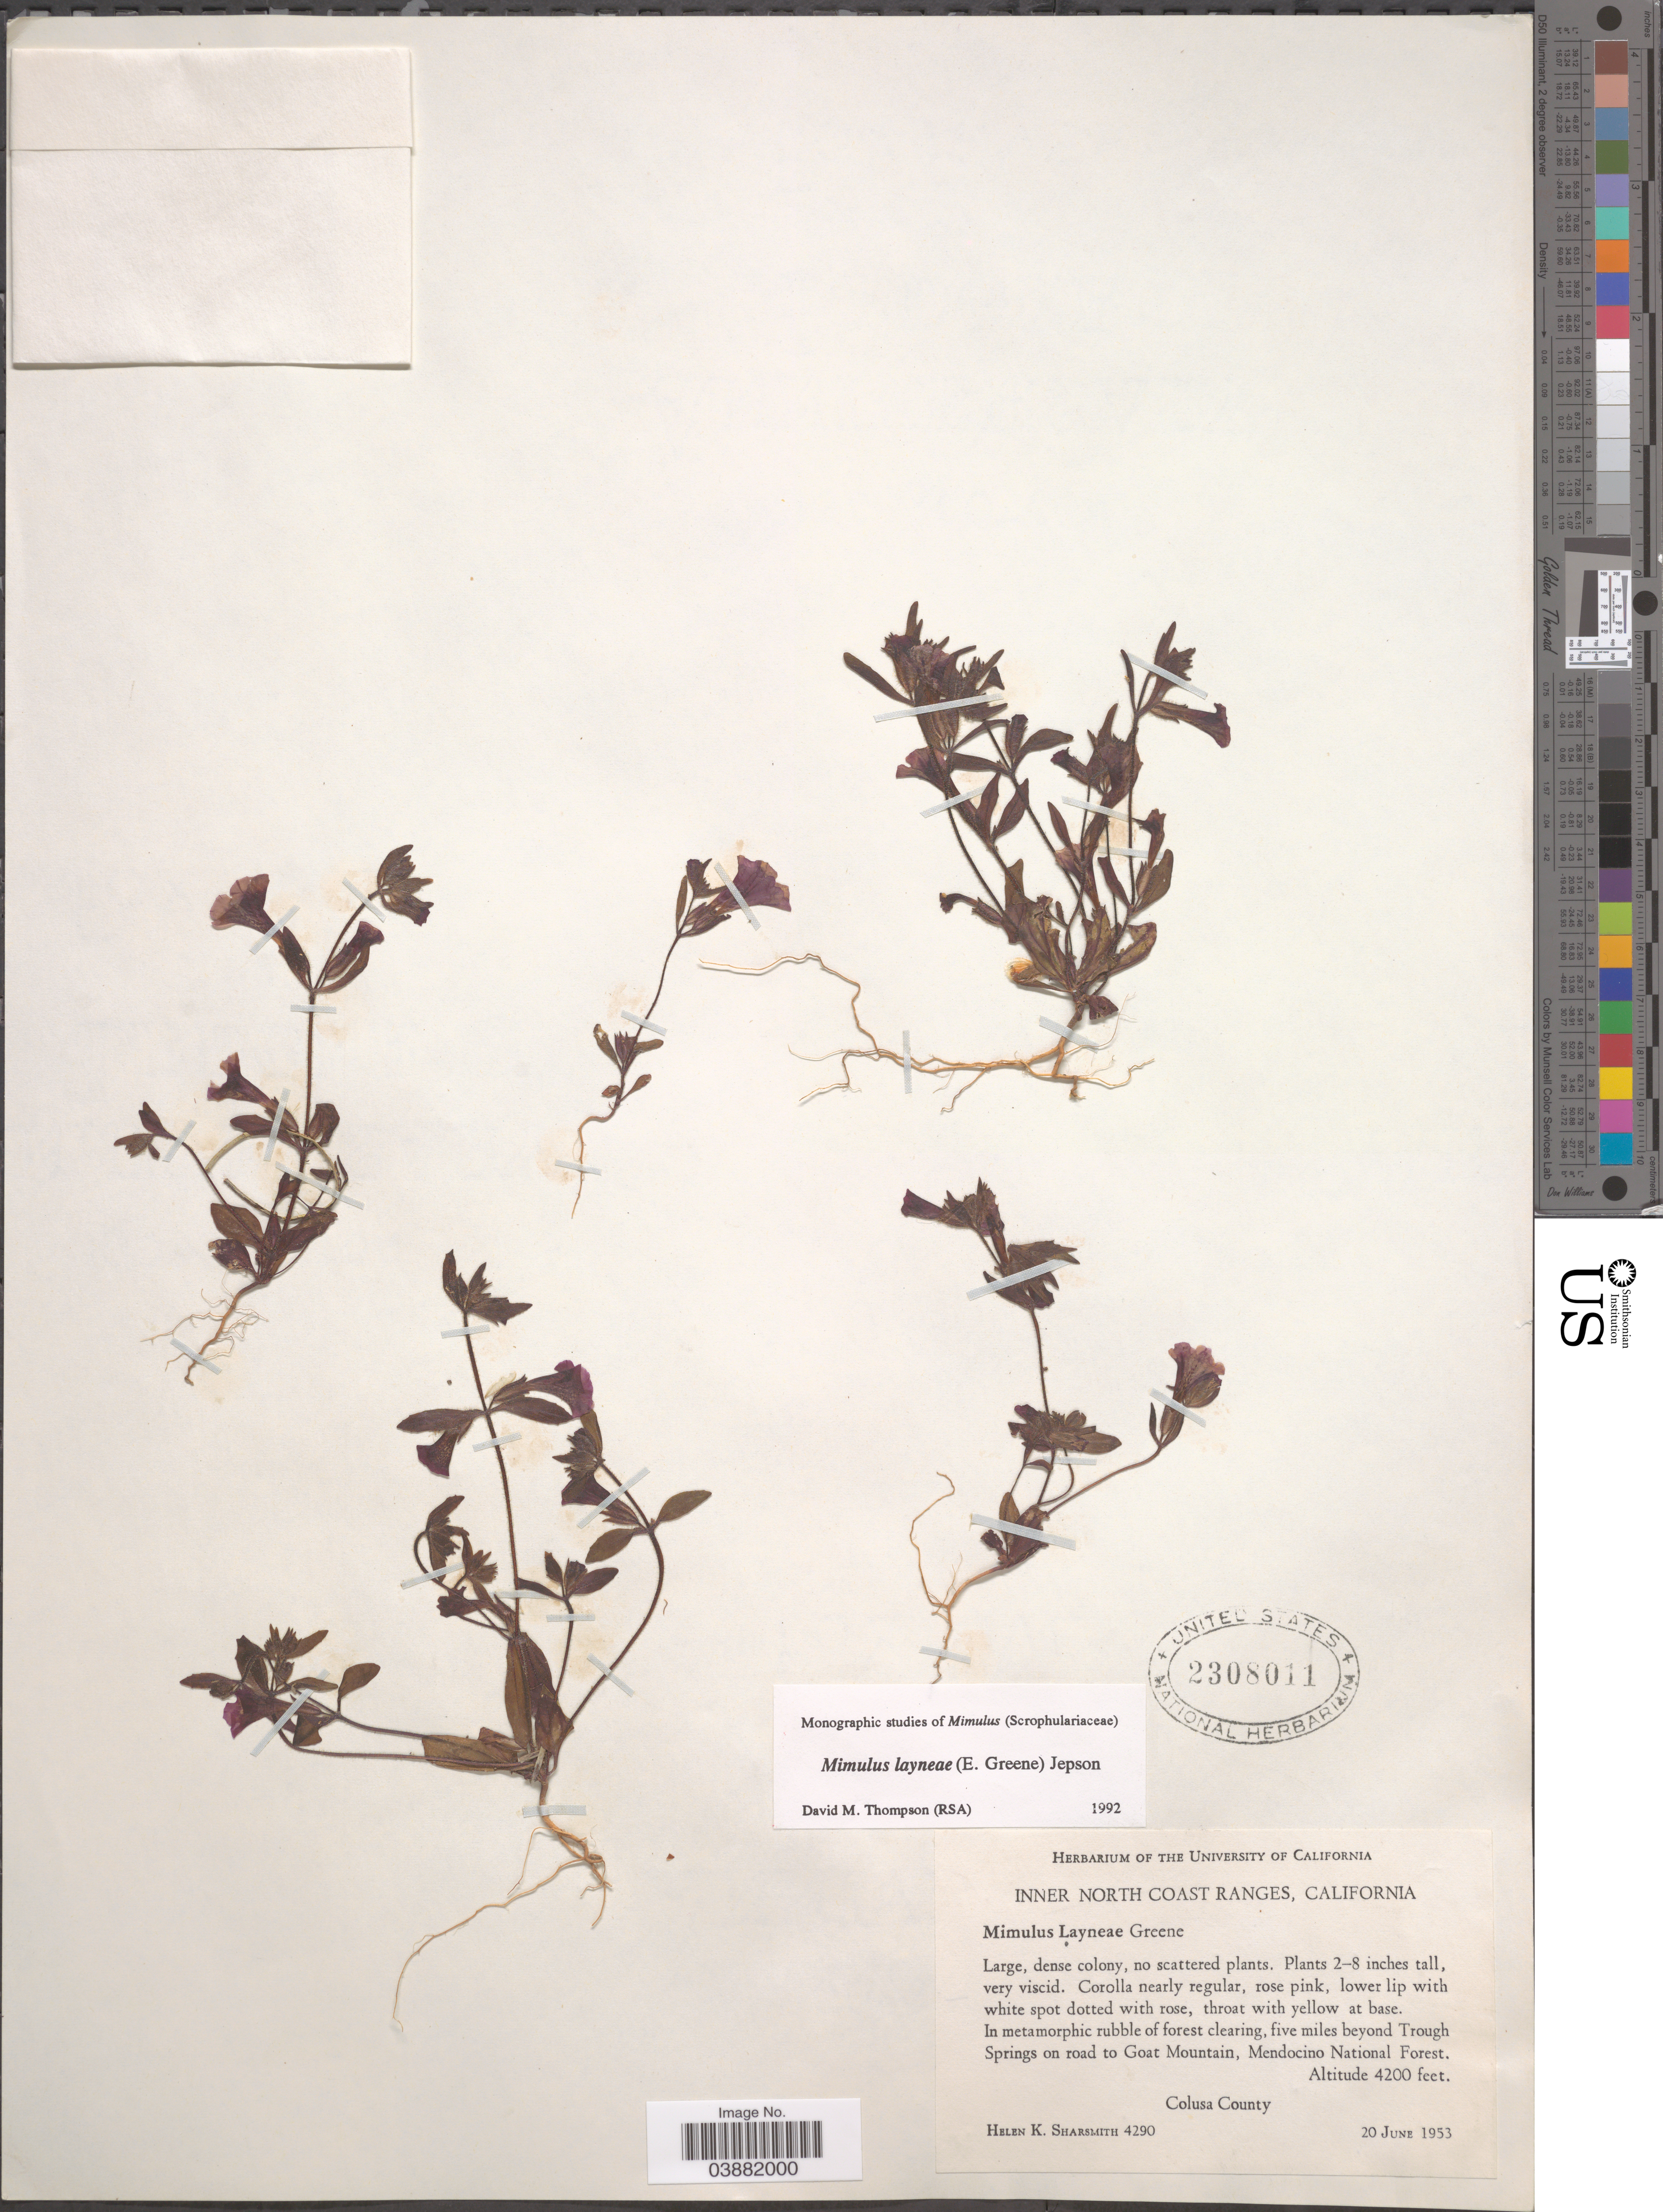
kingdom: Plantae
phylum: Tracheophyta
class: Magnoliopsida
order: Lamiales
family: Phrymaceae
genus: Mimulus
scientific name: Mimulus layneae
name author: (Greene) Jeps.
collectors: H. Sharsmith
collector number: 4290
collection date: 1953-06-20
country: United States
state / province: California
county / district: Colusa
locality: Inner North Coast Ranges. In metamorphic rubble of forest clearing, five miles beyond Trough Springs on road to Goat Mountain, Mendocino National Forest, Colusa County.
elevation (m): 1280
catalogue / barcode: US 2308011